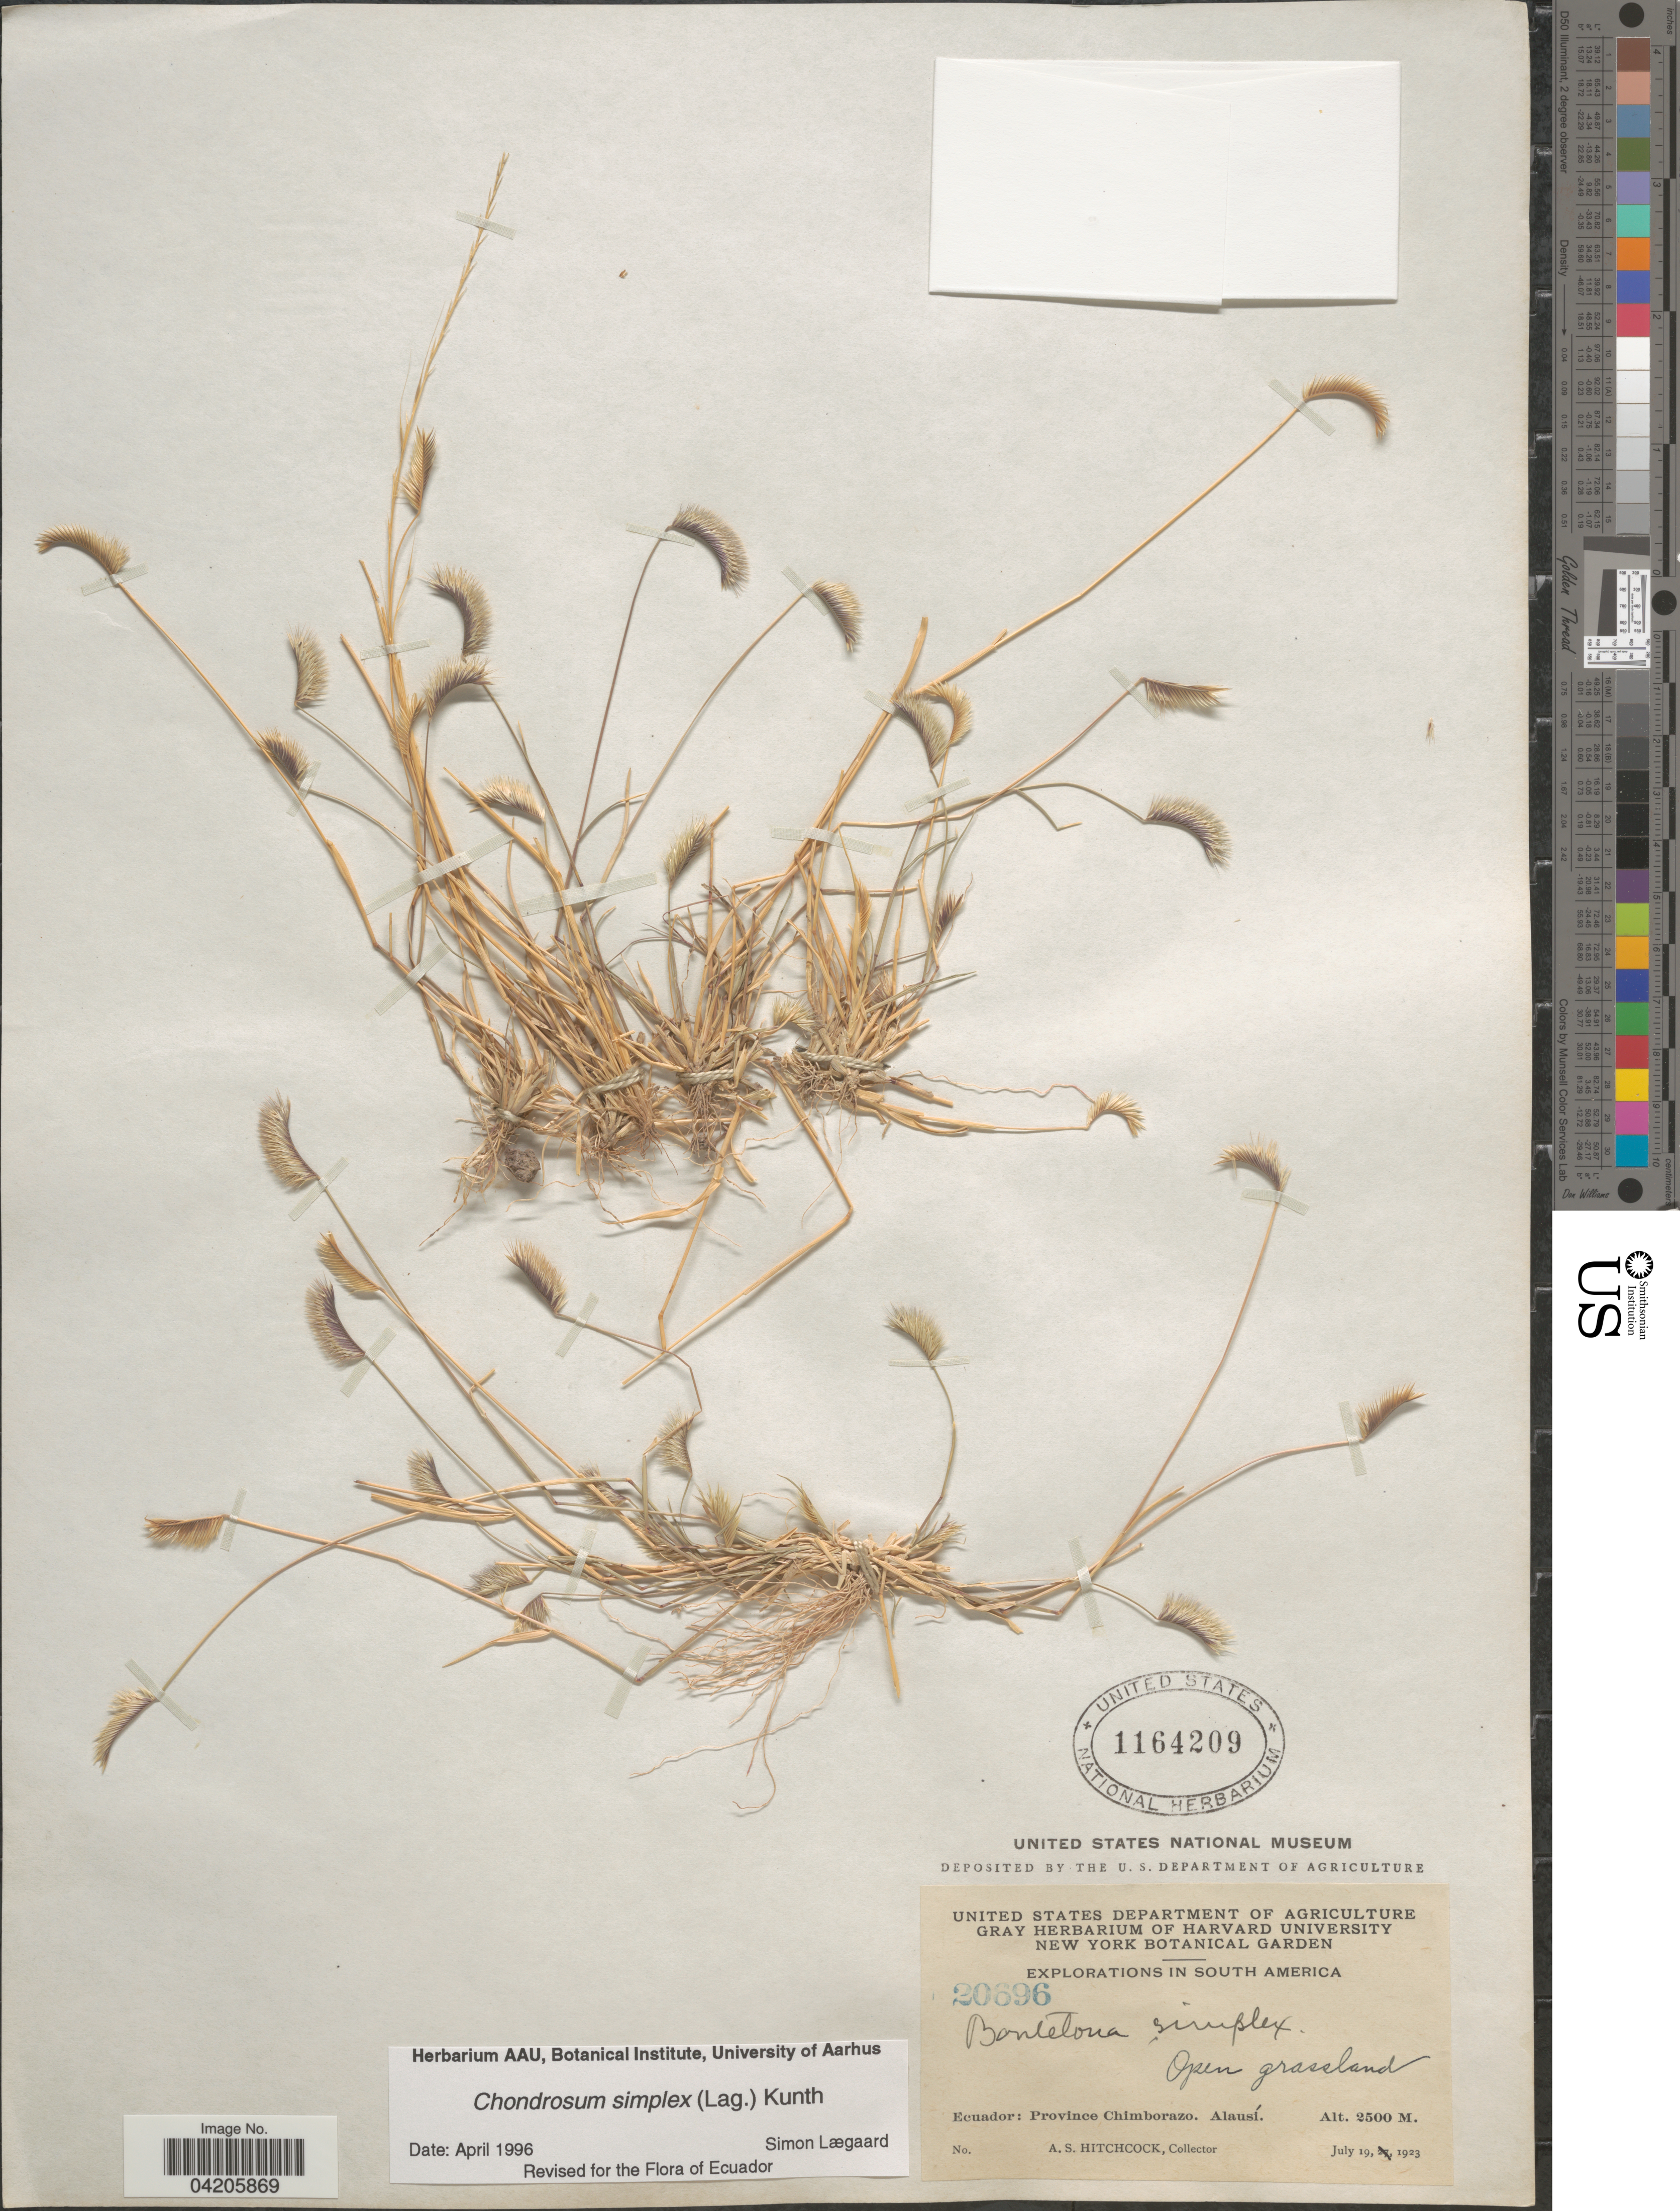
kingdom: Plantae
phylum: Tracheophyta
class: Liliopsida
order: Poales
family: Poaceae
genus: Bouteloua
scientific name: Bouteloua simplex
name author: Lag.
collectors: A. S. Hitchcock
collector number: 20896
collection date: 1923-07-19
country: Ecuador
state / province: Chimborazo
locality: Explorations in South America. Alausí.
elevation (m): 2500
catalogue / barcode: US 1164209